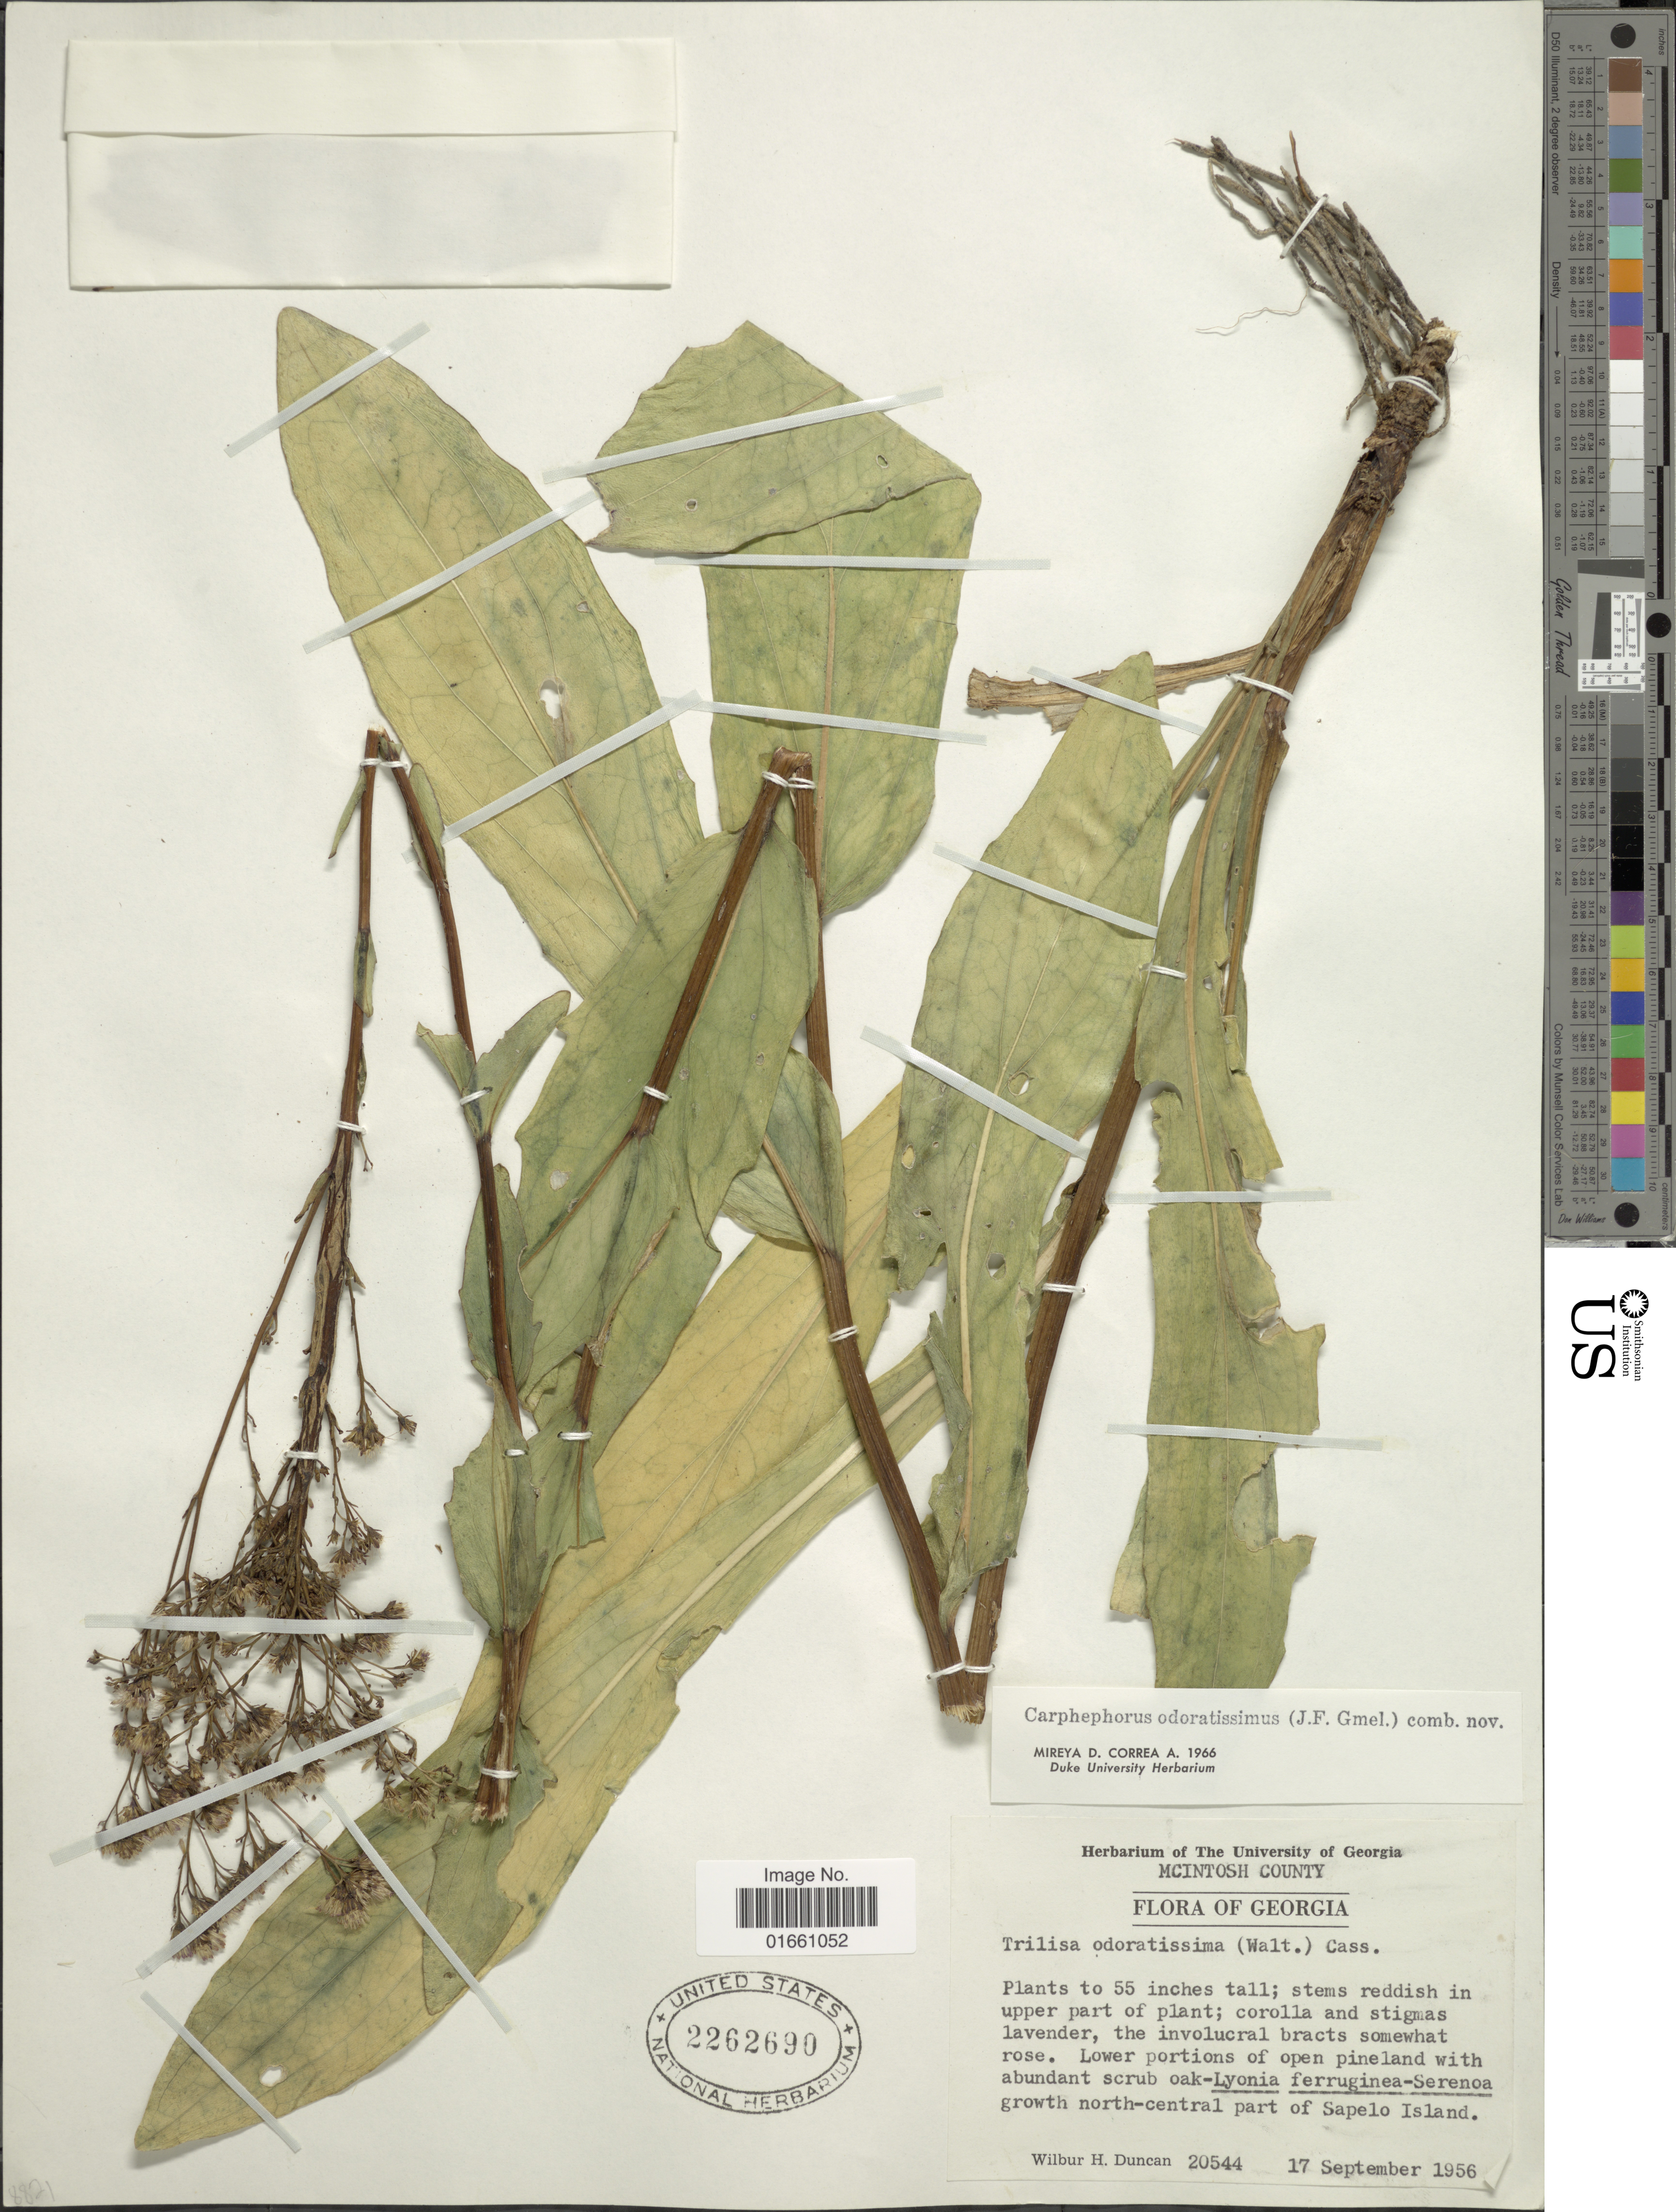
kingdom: Plantae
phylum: Tracheophyta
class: Magnoliopsida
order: Asterales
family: Asteraceae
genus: Trilisa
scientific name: Trilisa odoratissima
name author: (J.F. Gmel.) Cass.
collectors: W. H. Duncan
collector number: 20544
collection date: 1956-09-17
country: United States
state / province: Georgia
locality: McIntosh County, Lower portions of open pineland with abundant scrub oak-Lyonia ferruginea-Serenoa growth north-central part of Sapelo Island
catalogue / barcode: US 2262690